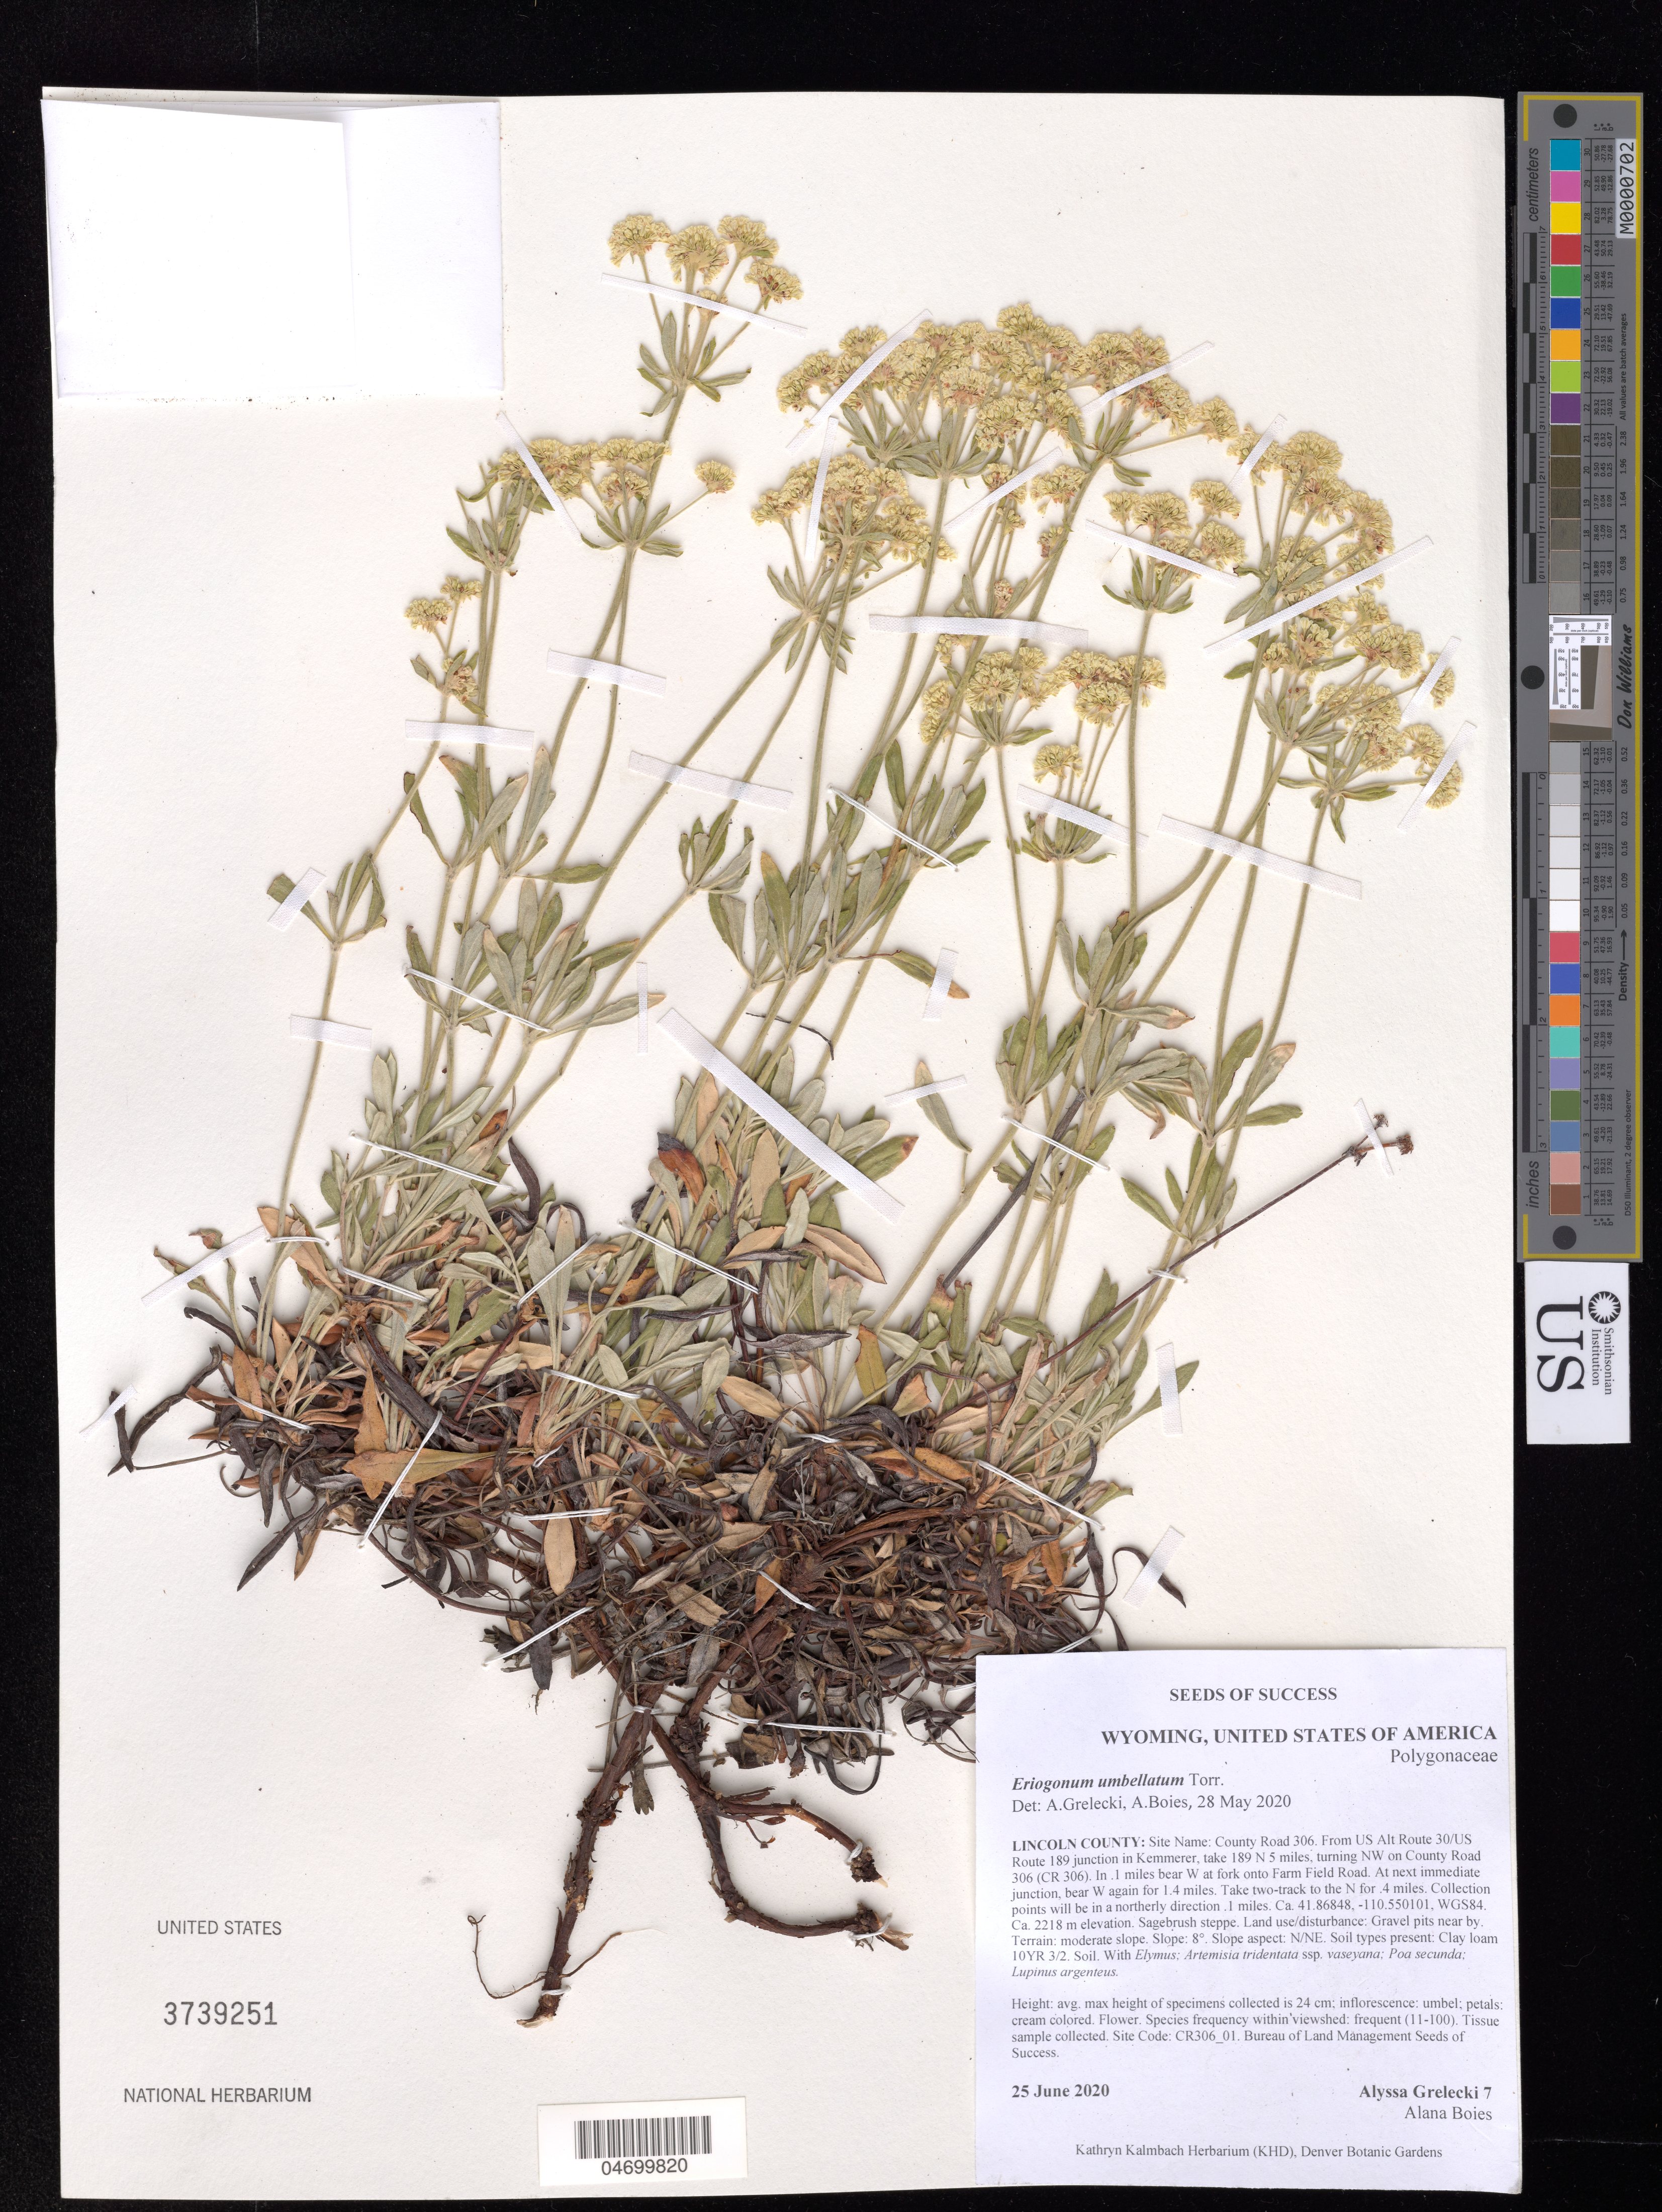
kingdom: Plantae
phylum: Tracheophyta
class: Magnoliopsida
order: Caryophyllales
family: Polygonaceae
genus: Eriogonum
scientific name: Eriogonum umbellatum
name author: Torr.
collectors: A. Grelecki & A. Boies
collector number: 7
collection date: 2020-06-25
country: United States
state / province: Wyoming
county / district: Lincoln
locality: County Road 306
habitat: Sagebrush steppe. Clay loam soil. With Poa secunda, Lupinus argenteus, etc.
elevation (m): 2218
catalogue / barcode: US 3739251